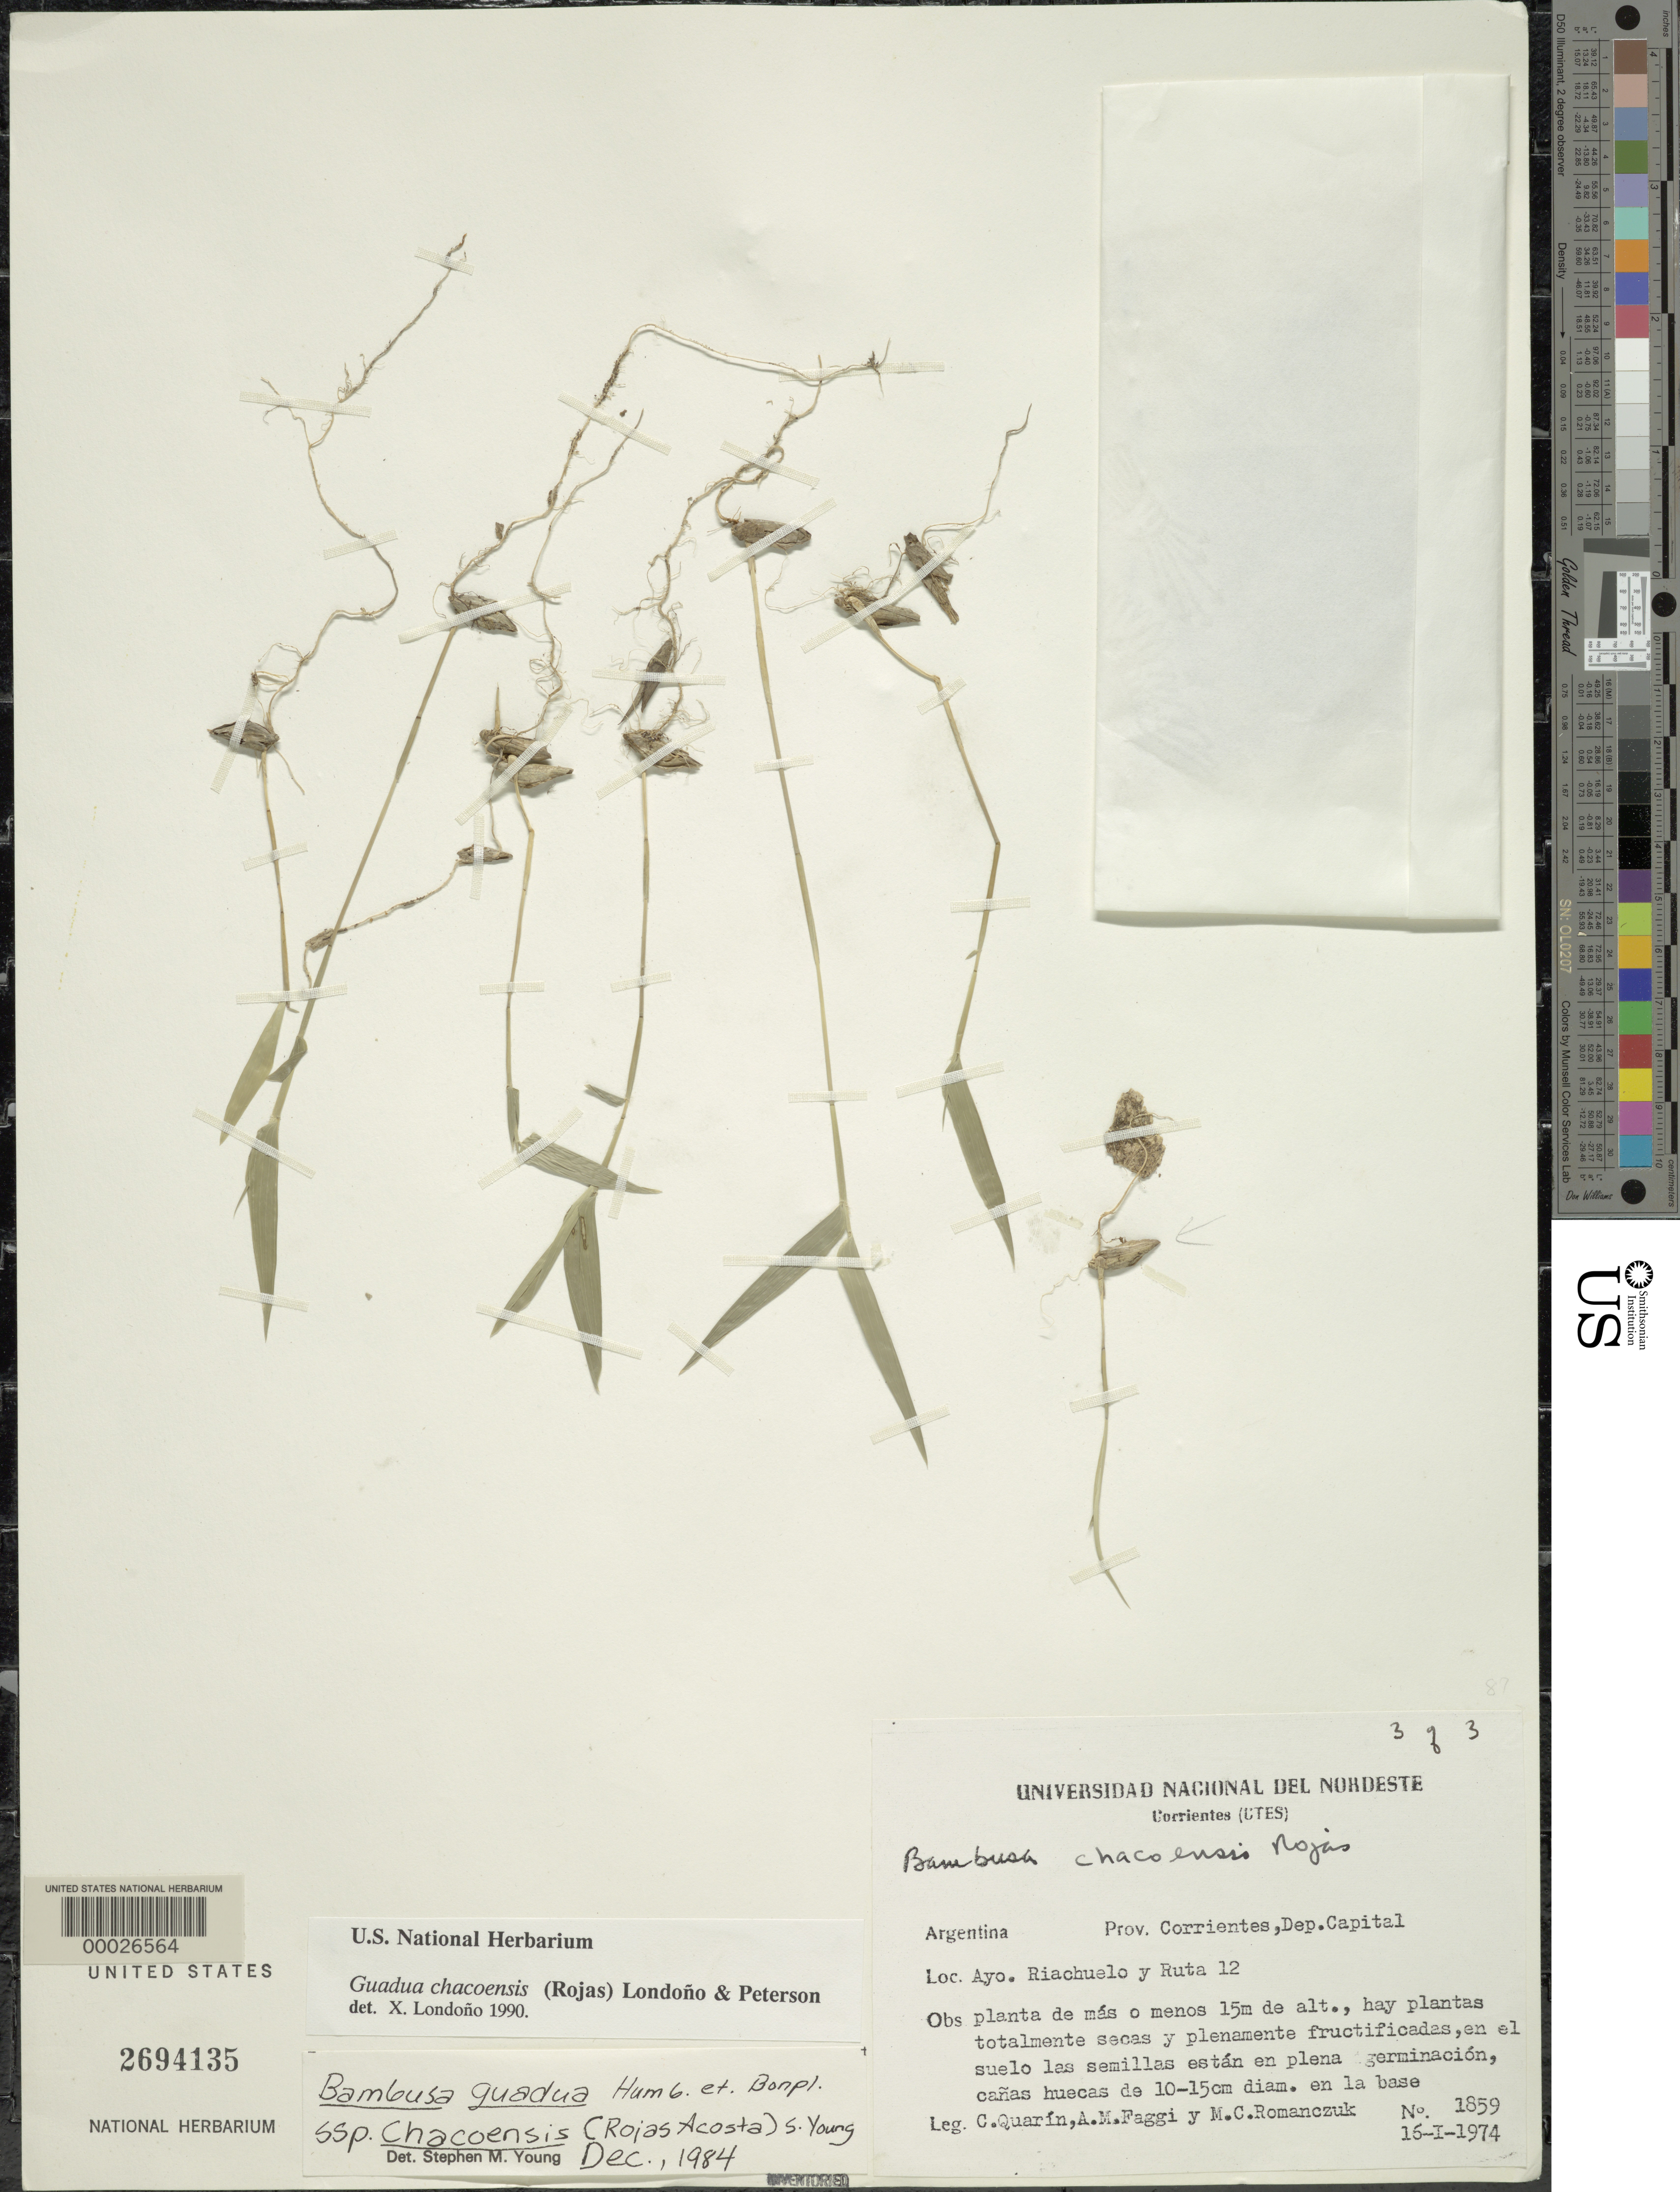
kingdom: Plantae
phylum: Tracheophyta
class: Liliopsida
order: Poales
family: Poaceae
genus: Guadua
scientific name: Guadua chacoensis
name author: (Rojas) Londoño & P.M. Peterson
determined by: Londoño, X., (TULV), Jardin Botanico "Juan Maria Cespedes"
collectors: C. Quarin, A. Faggi & M. C. Romanczuk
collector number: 1859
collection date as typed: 16 Jan 1974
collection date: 1974-01-16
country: Argentina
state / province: Corrientes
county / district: Capital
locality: Ayo. Riachuelo and ruta 12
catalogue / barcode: US 2694135